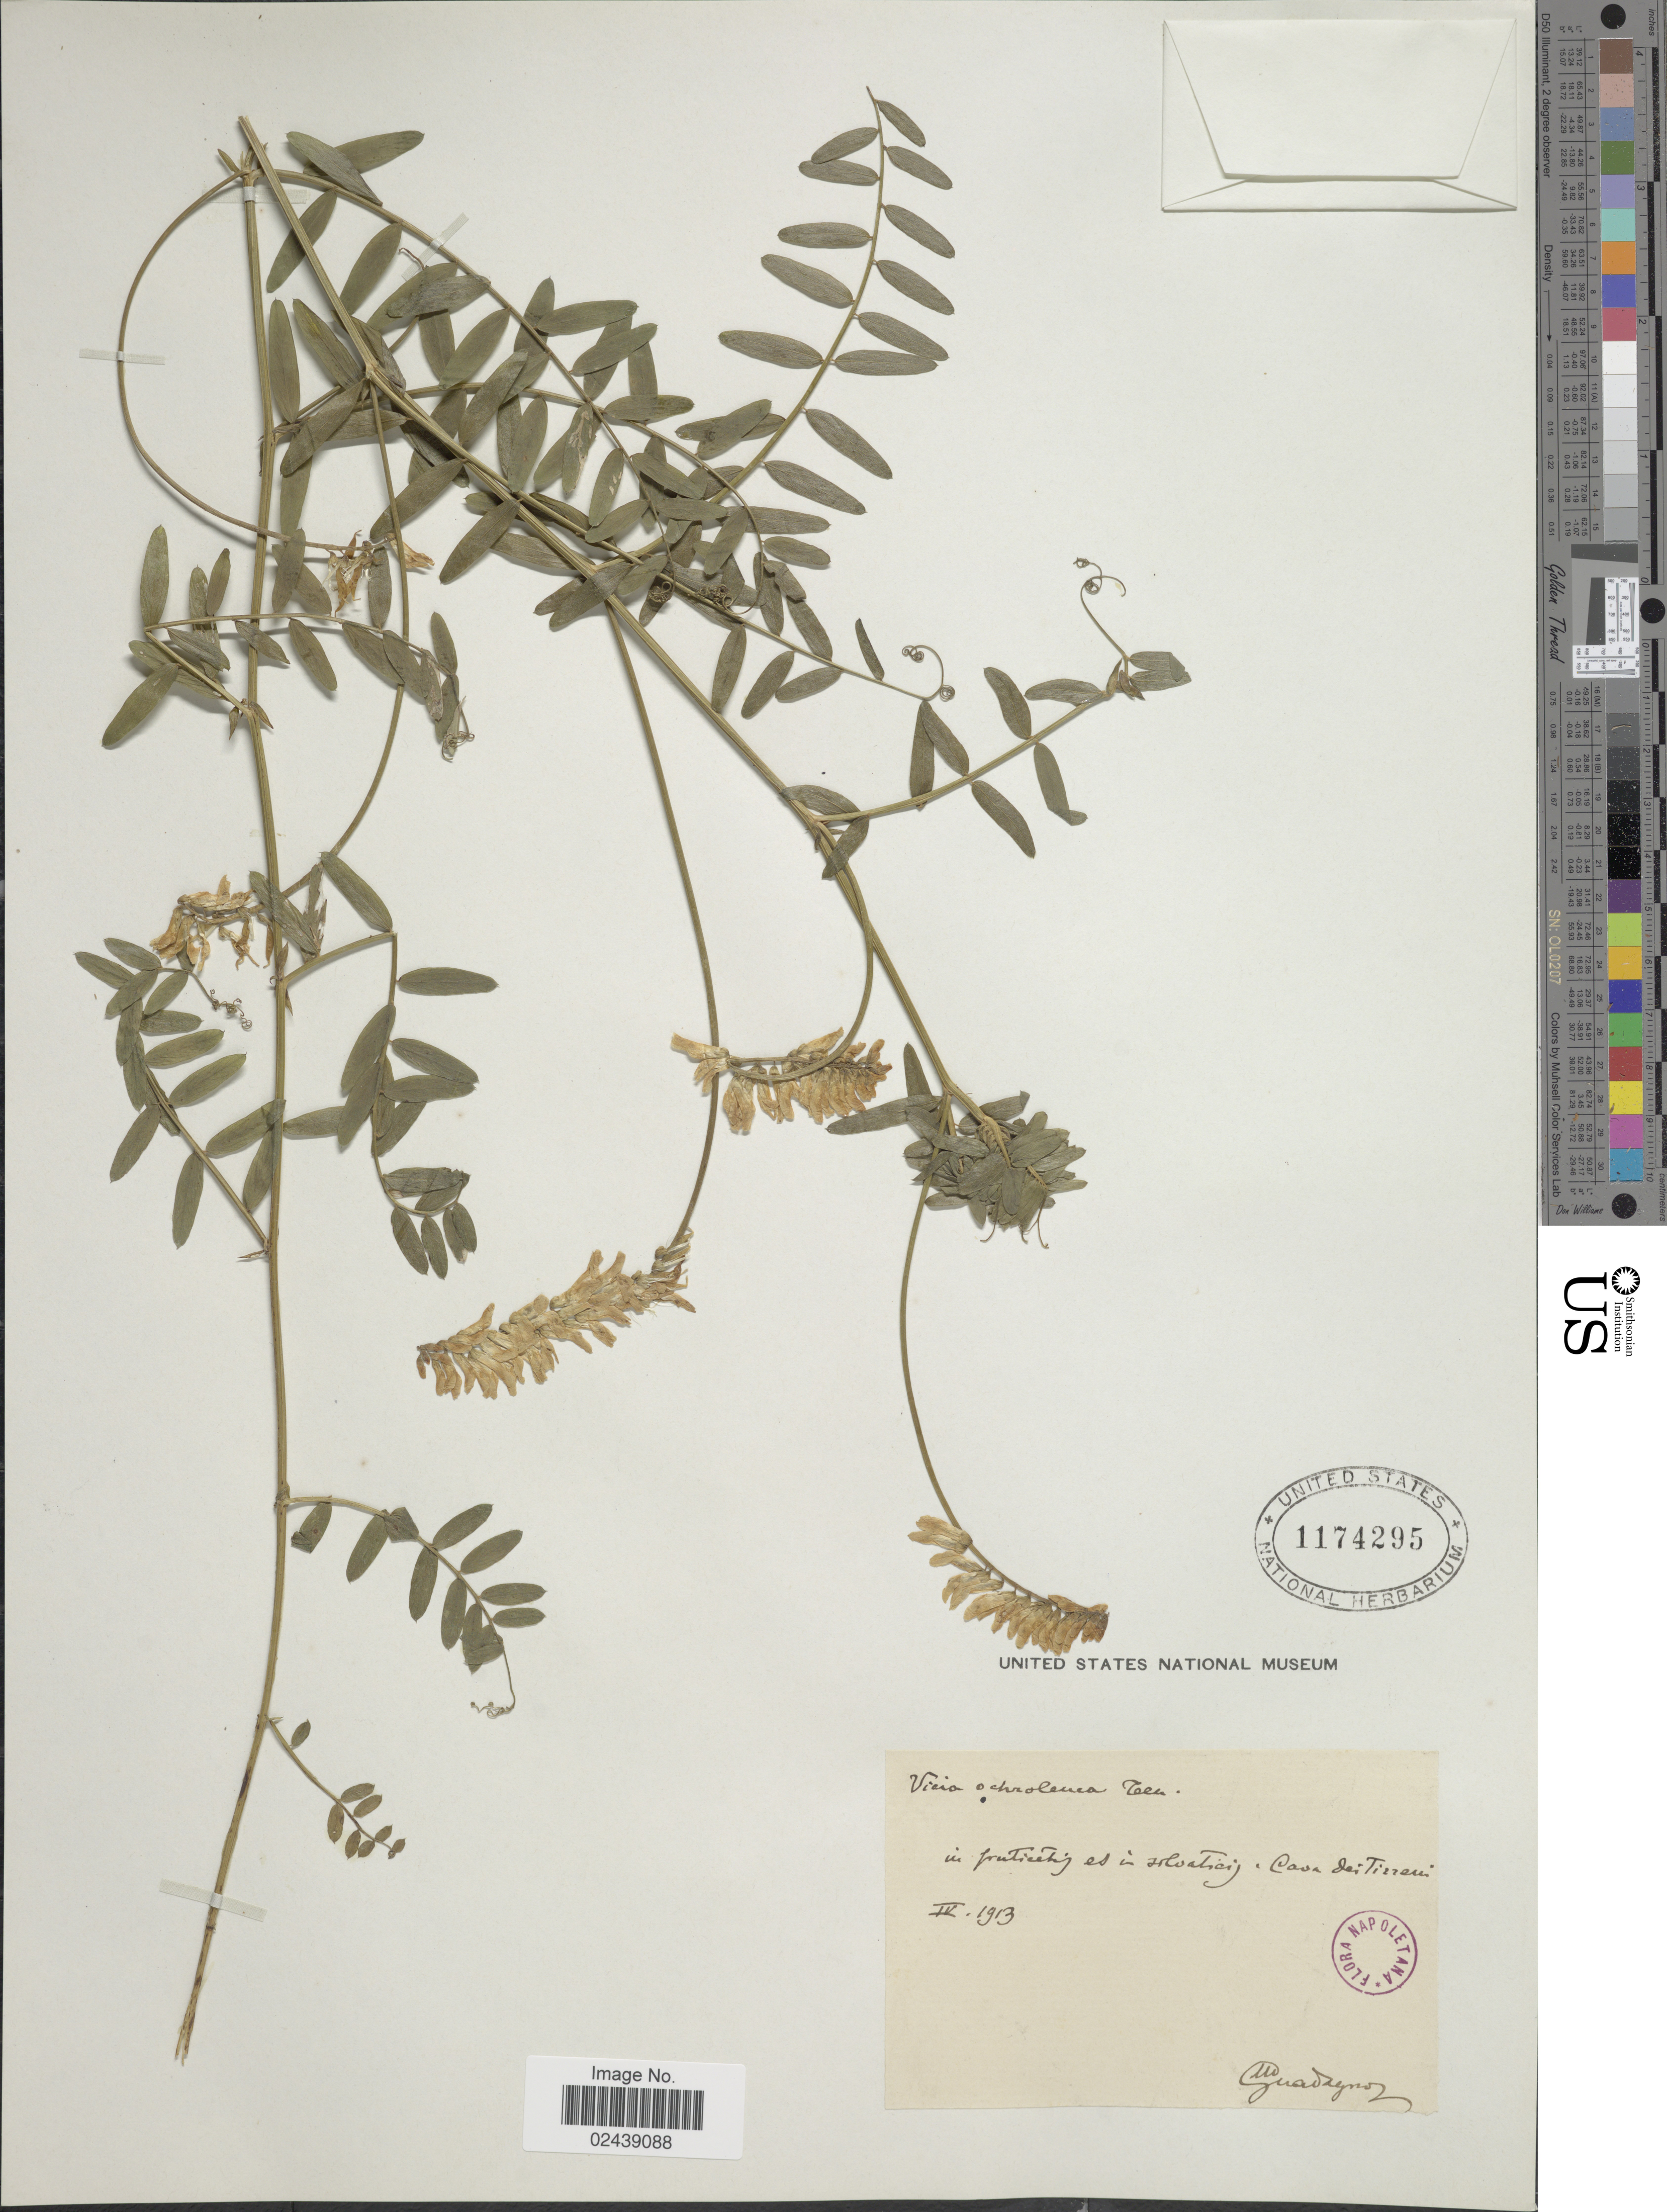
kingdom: Plantae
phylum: Tracheophyta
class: Magnoliopsida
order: Fabales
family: Fabaceae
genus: Vicia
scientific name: Vicia ochroleuca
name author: Ten.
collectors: M. Guadagno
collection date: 1913-04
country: Italy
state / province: Campania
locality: In fruticetis et in silvaticis, Cava dei Tirreni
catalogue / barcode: US 1174295